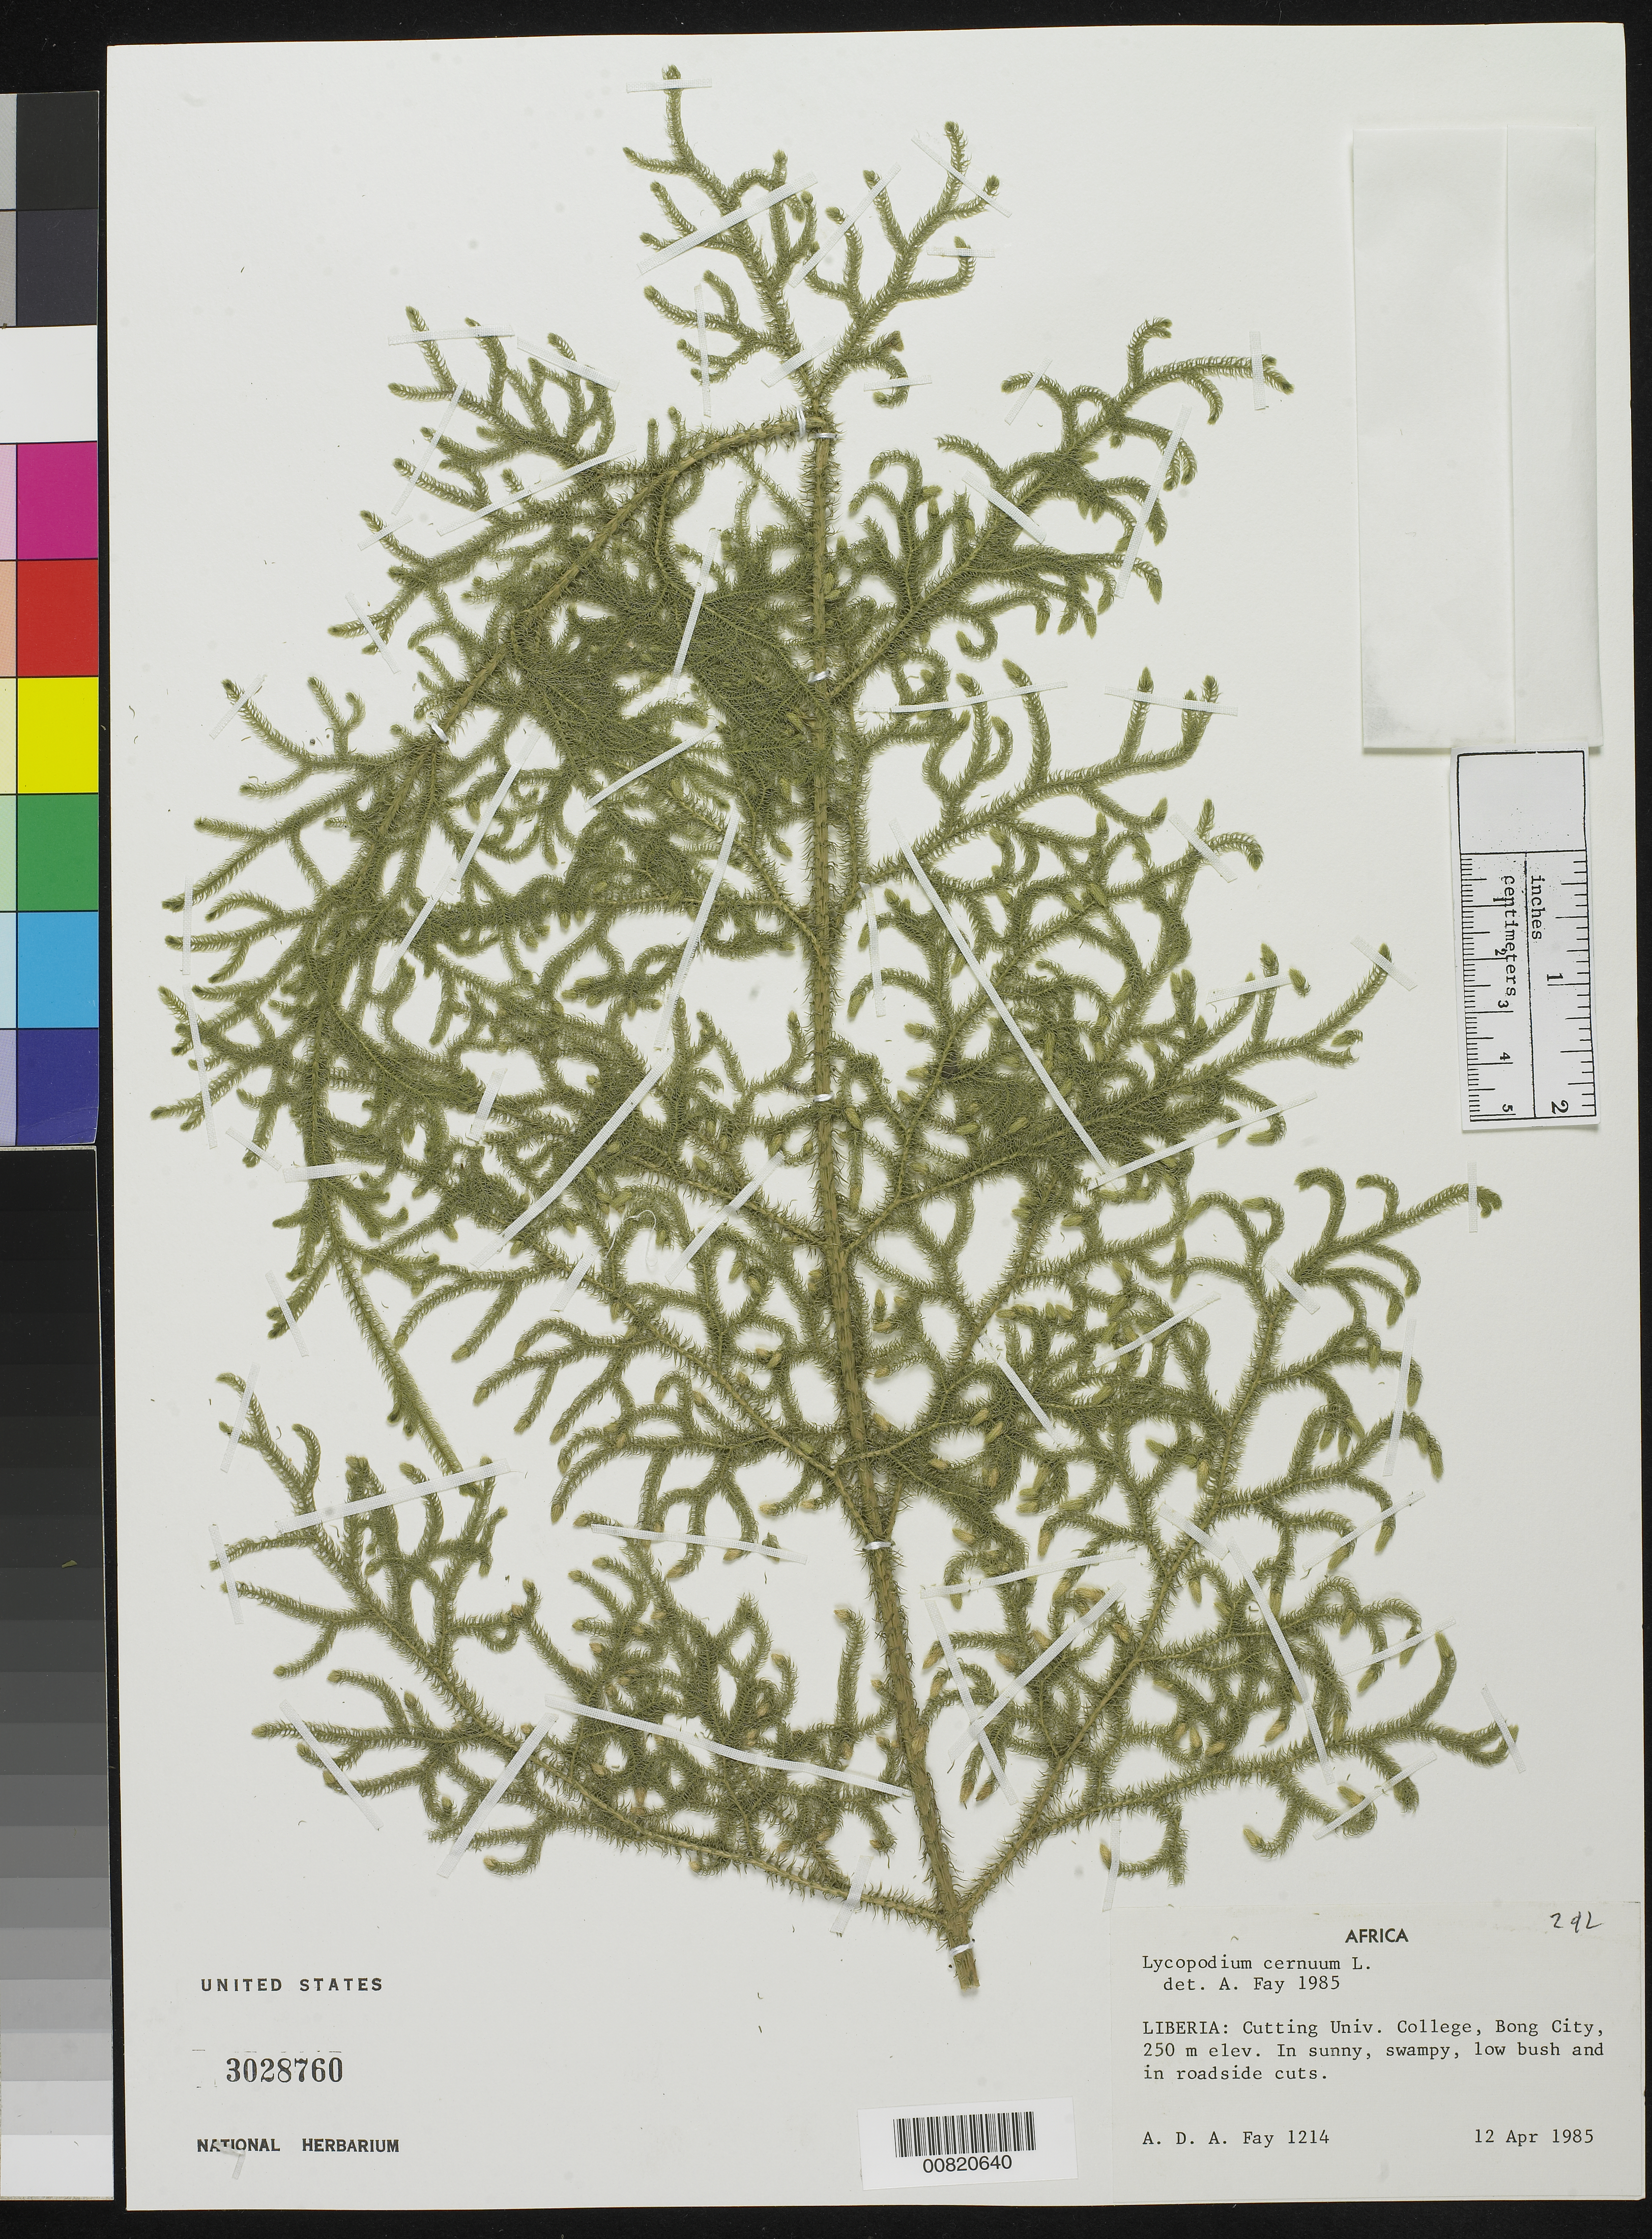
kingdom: Plantae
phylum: Tracheophyta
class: Lycopodiopsida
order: Lycopodiales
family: Lycopodiaceae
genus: Palhinhaea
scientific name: Palhinhaea cernua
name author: (L.) Vasc. & Franco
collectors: A. Fay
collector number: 1214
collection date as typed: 12 Apr 1985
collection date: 1985-04-12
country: Liberia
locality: Cuttington Univ. College, Bong City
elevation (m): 250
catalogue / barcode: US 3028760